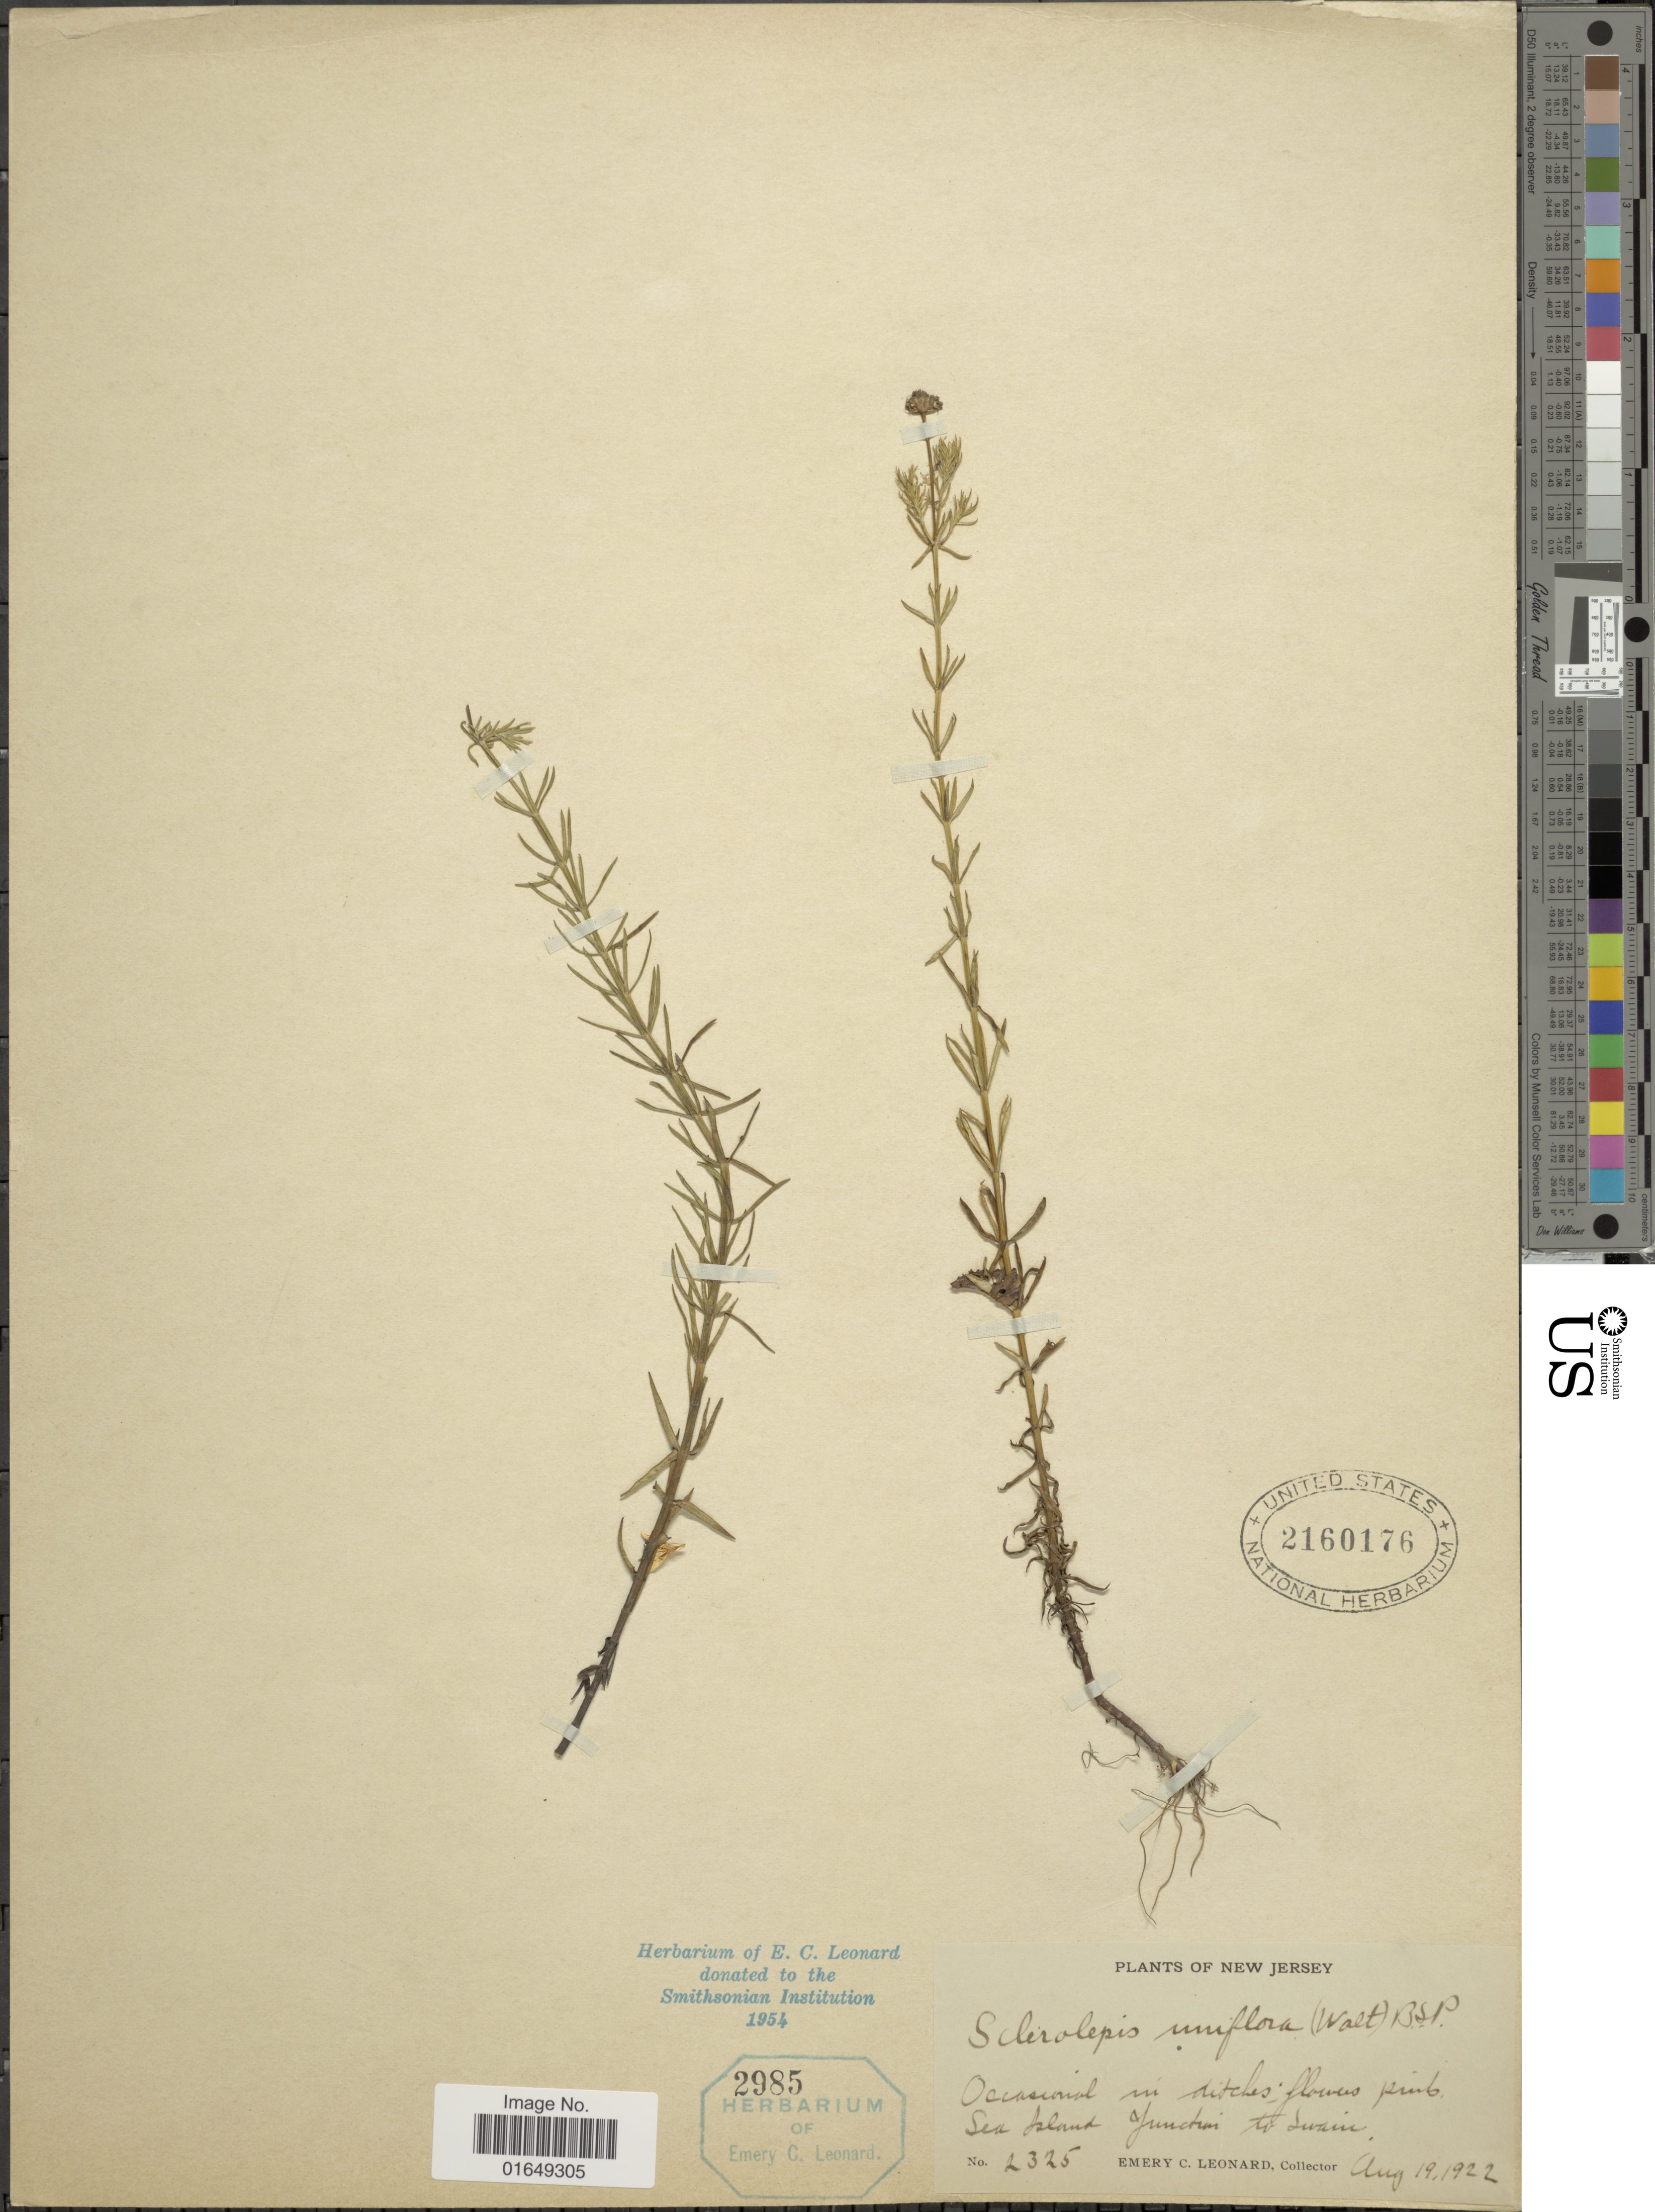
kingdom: Plantae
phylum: Tracheophyta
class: Magnoliopsida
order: Asterales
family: Asteraceae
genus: Sclerolepis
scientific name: Sclerolepis uniflora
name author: (Walter) Britton et al.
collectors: E. C. Leonard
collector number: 2325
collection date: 1922-08-19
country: United States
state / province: New Jersey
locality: Sea Island Junction to Swain.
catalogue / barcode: US 2160176